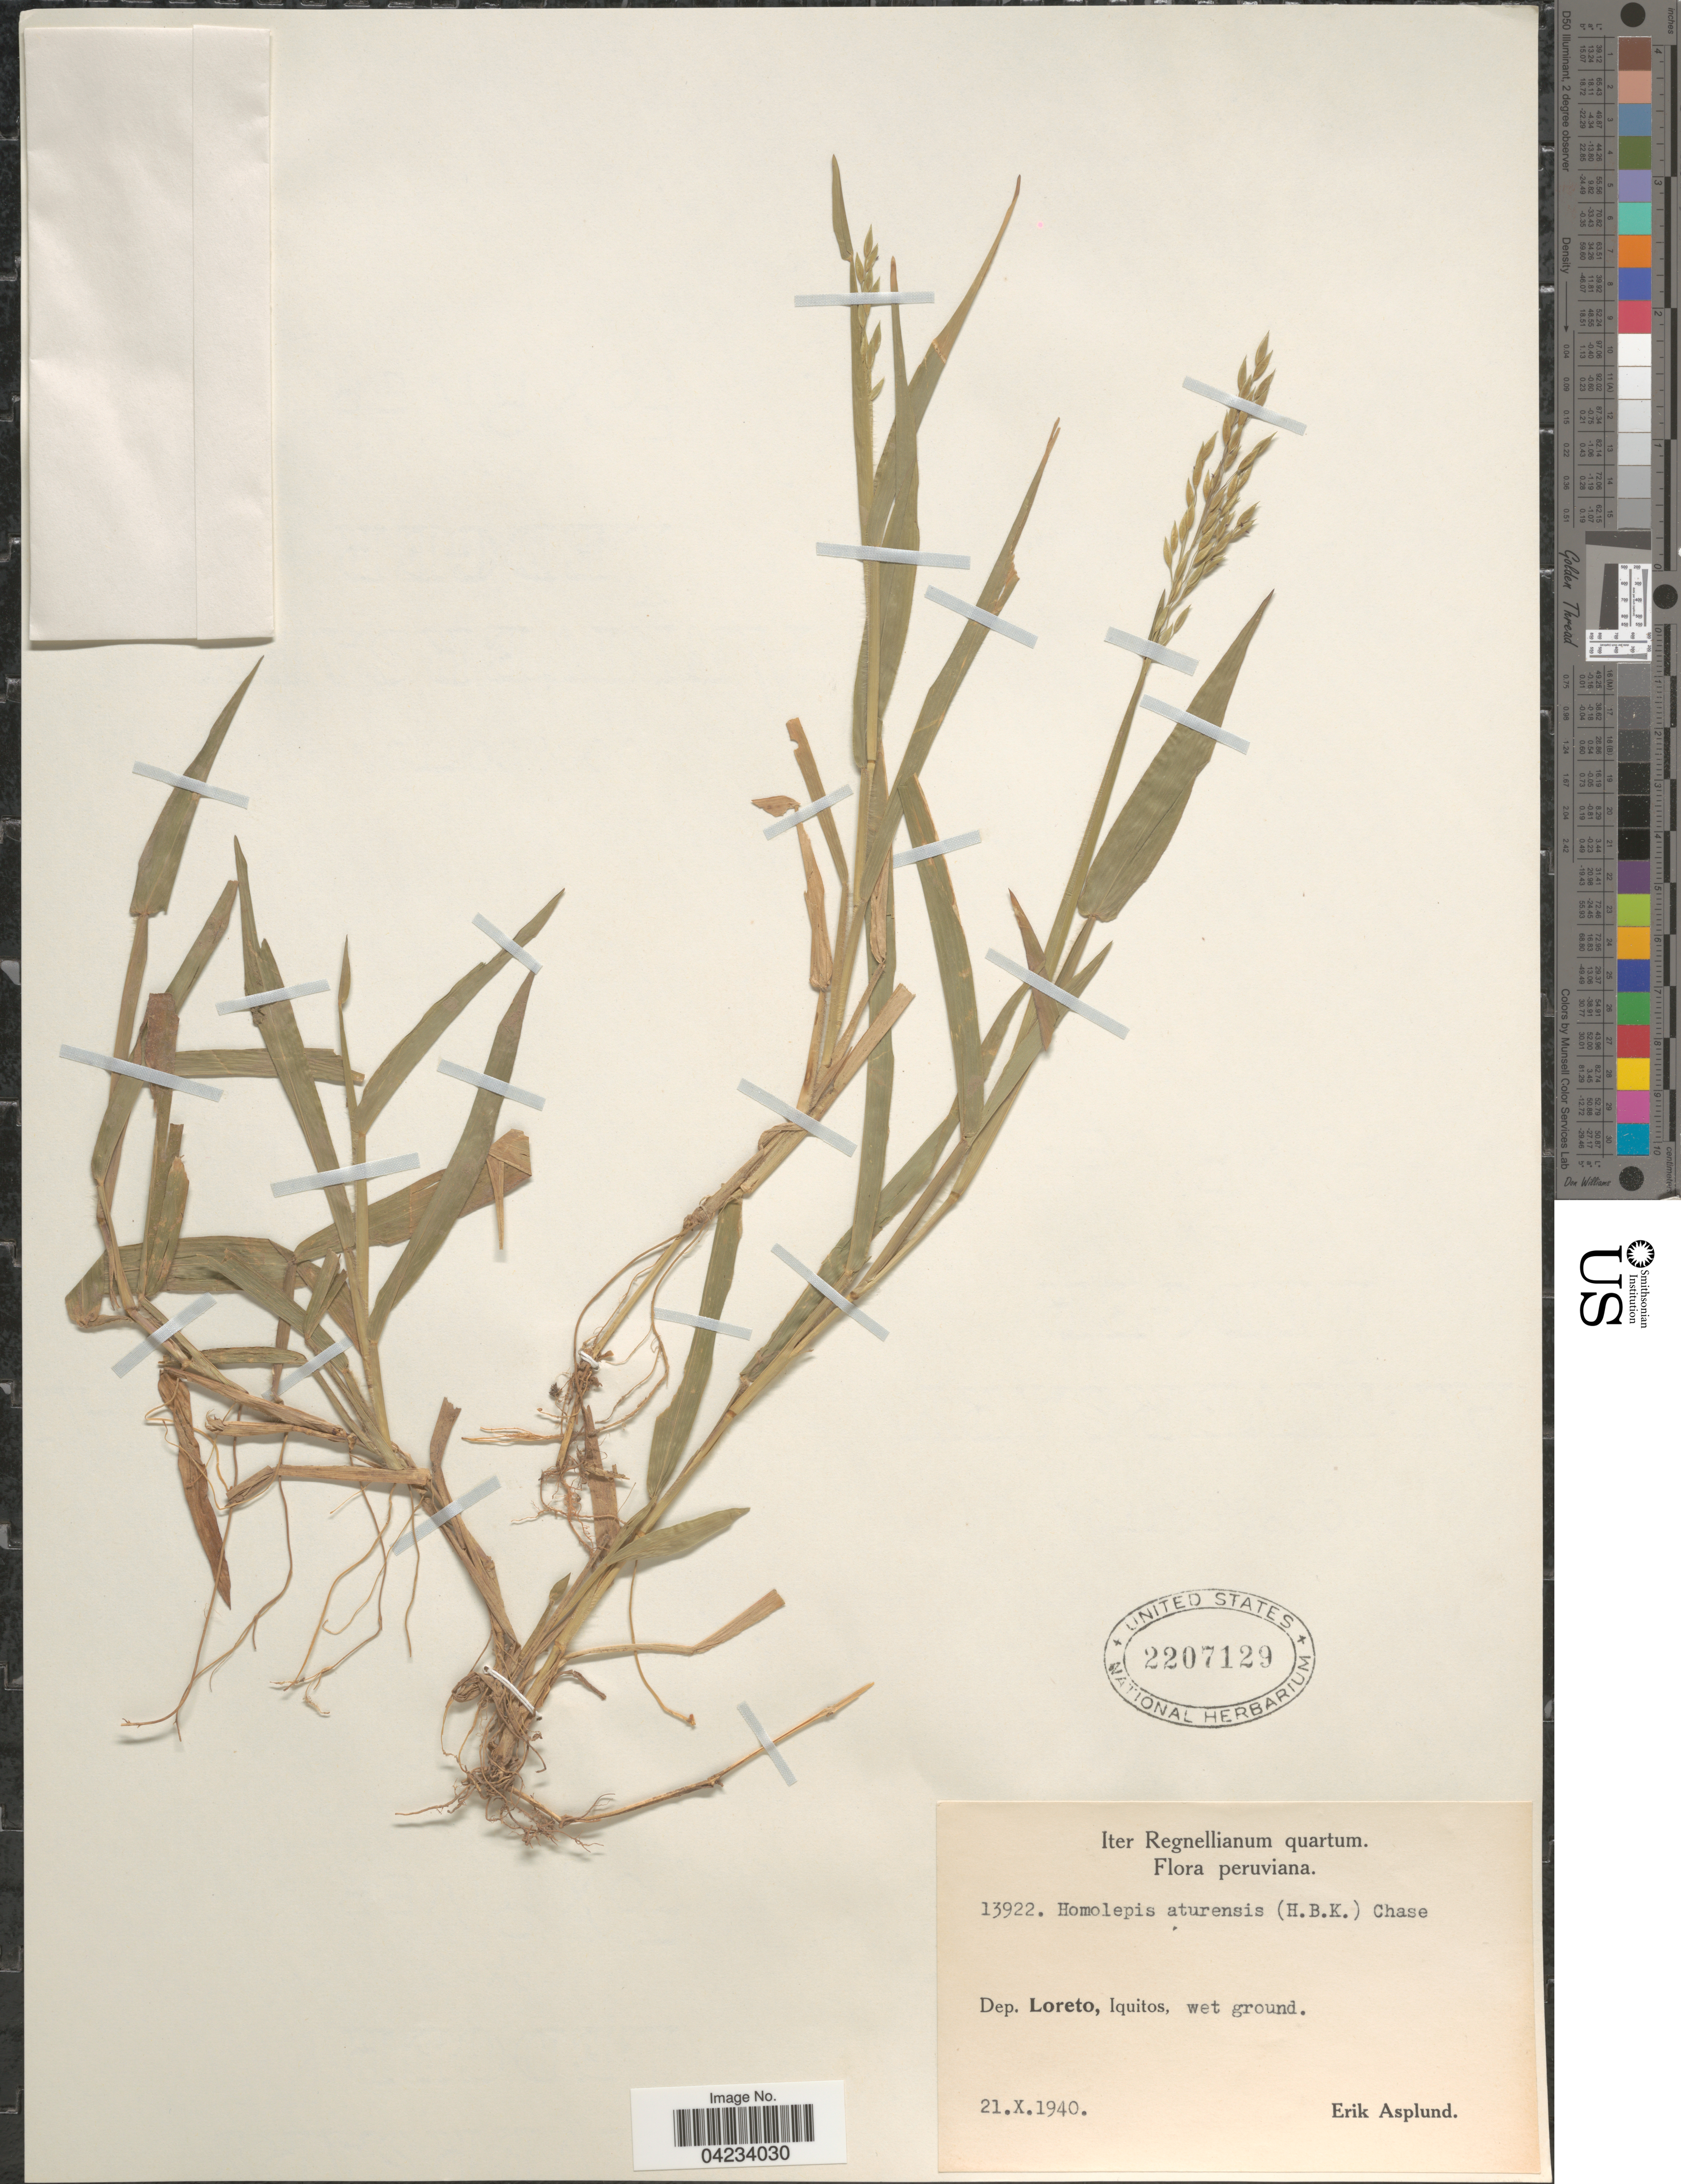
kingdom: Plantae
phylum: Tracheophyta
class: Liliopsida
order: Poales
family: Poaceae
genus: Homolepis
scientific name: Homolepis aturensis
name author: (Kunth) Chase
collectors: E. Asplund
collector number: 13922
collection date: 1940-10-21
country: Peru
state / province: Loreto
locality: Iter Regnellianum quartum. Dep. Loreto, Iquitos.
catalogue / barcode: US 2207129